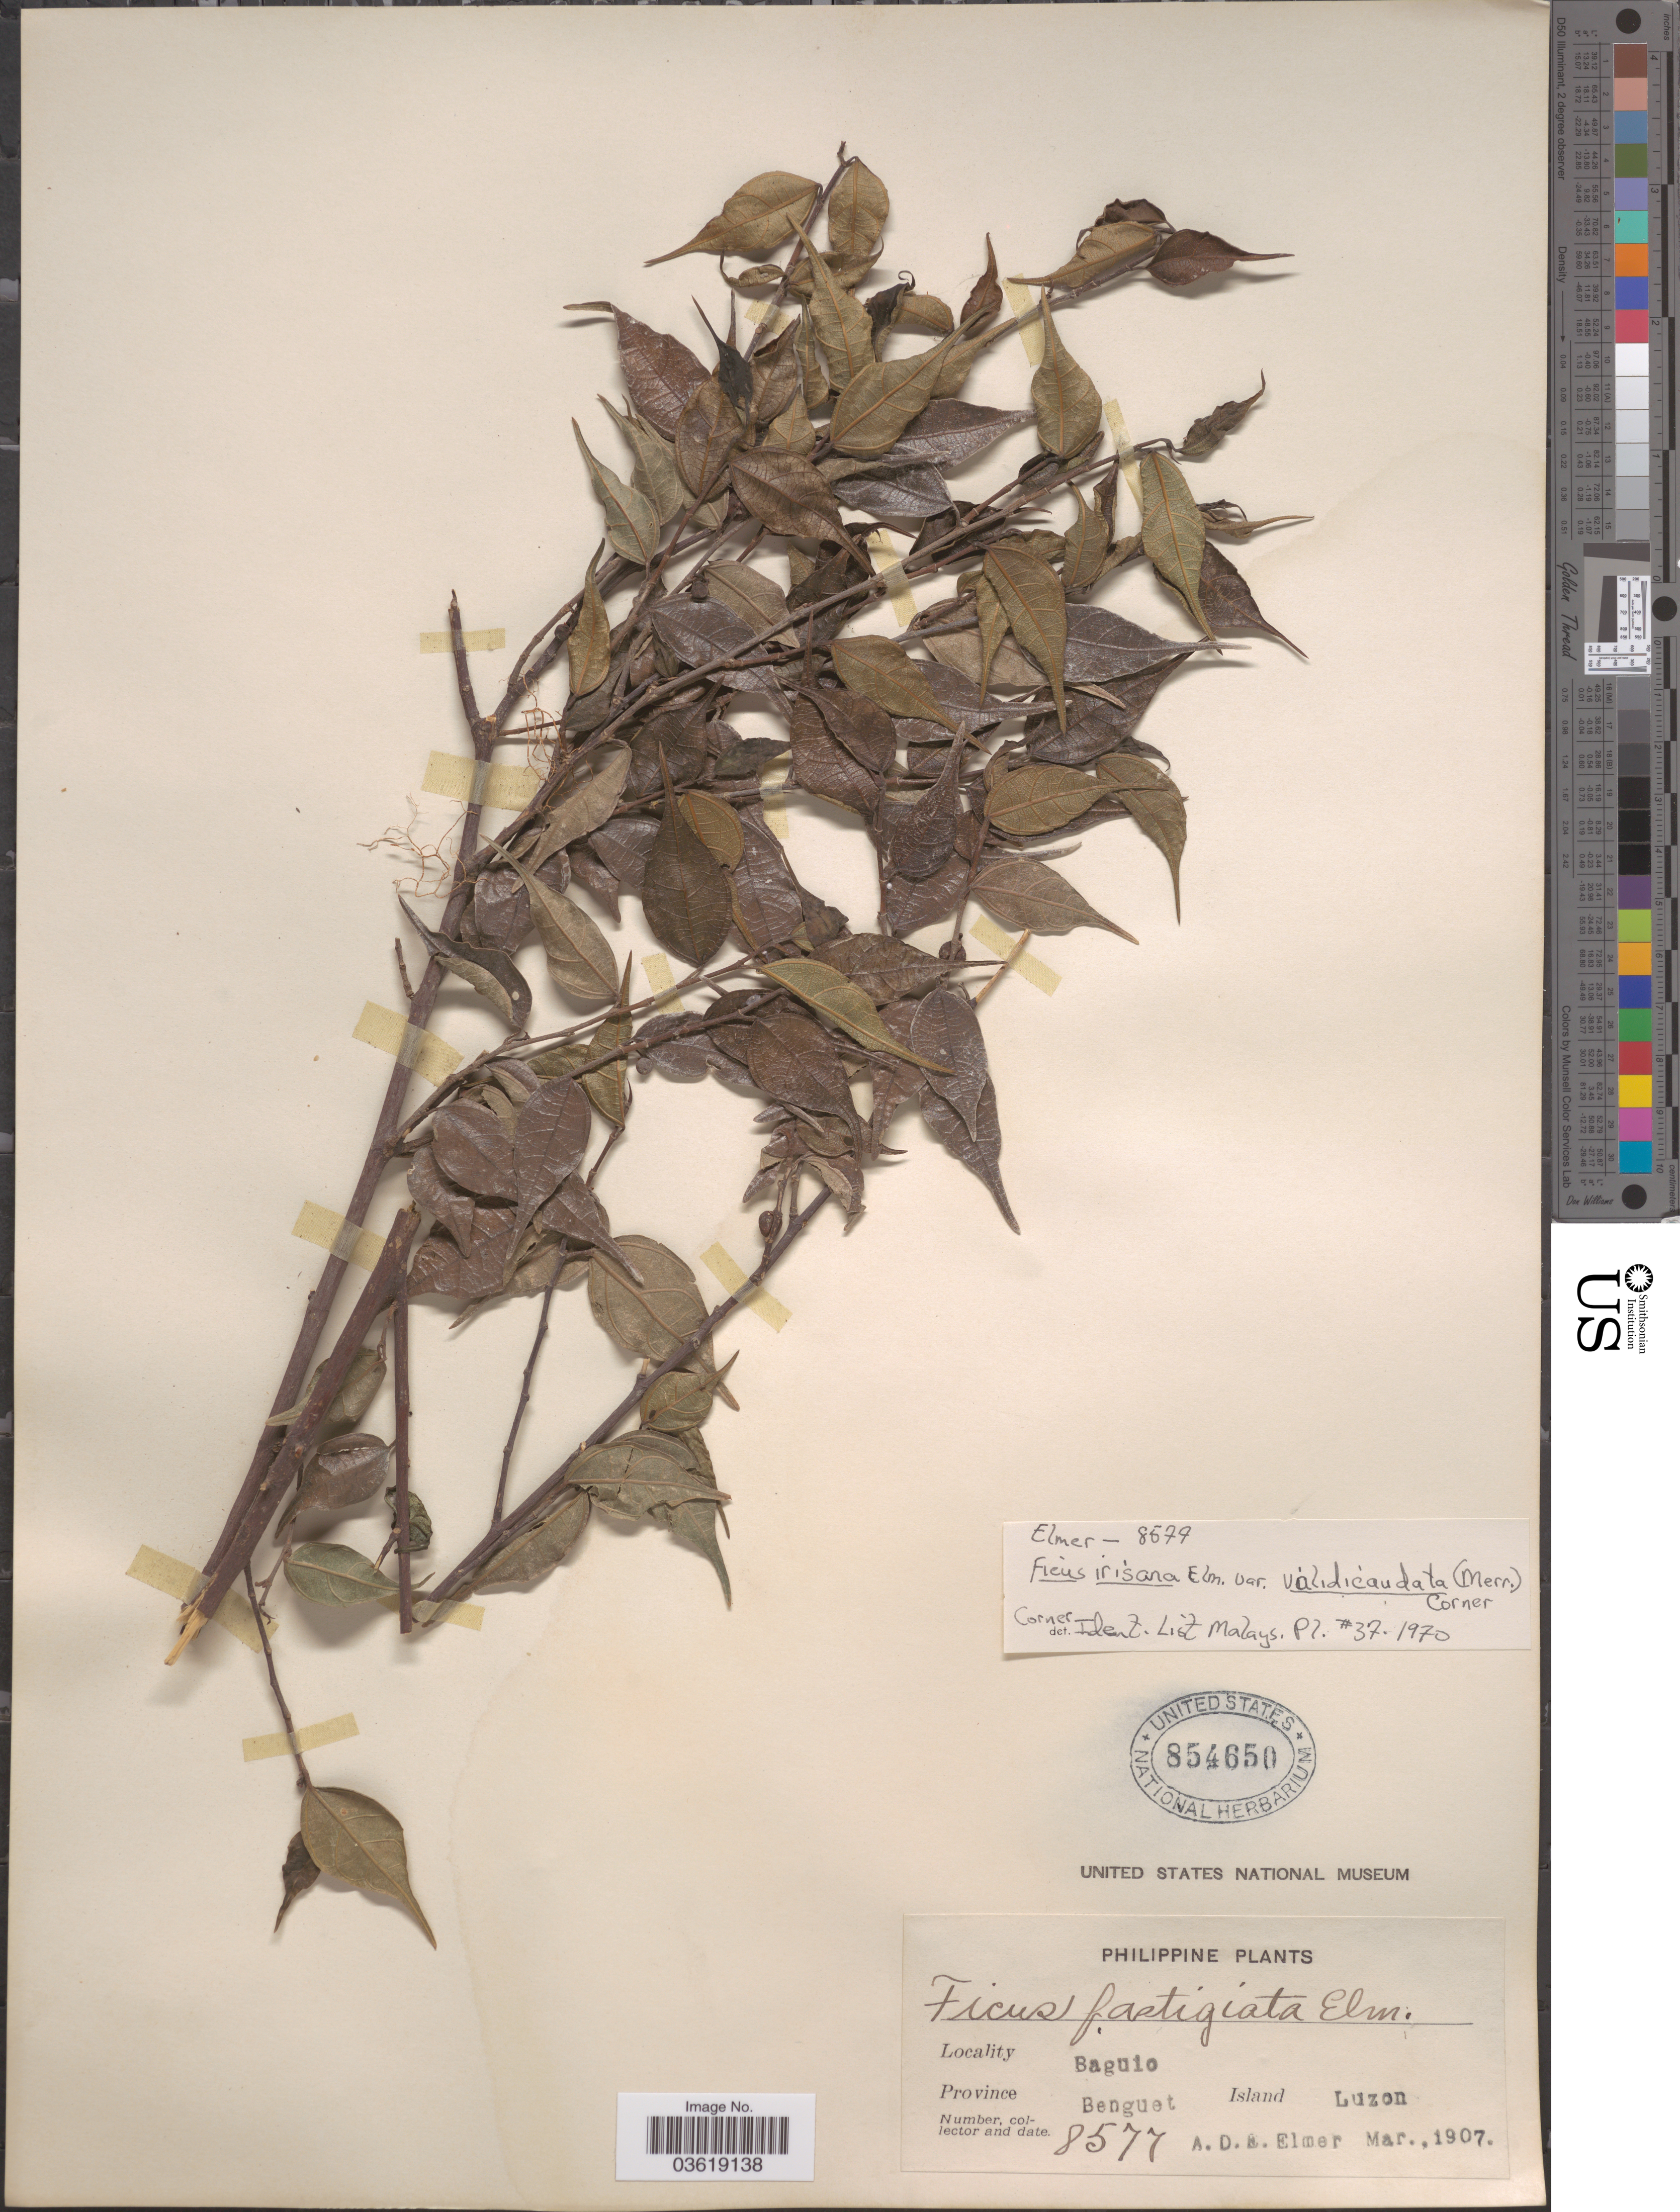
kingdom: Plantae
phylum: Tracheophyta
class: Magnoliopsida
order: Rosales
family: Moraceae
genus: Ficus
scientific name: Ficus irisana var. validicaudata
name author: Corner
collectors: A. D. E. Elmer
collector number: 8577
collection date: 1907-03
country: Philippines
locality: Philippine. Baguio, Province Benguet, Island Luzon.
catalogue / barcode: US 854650